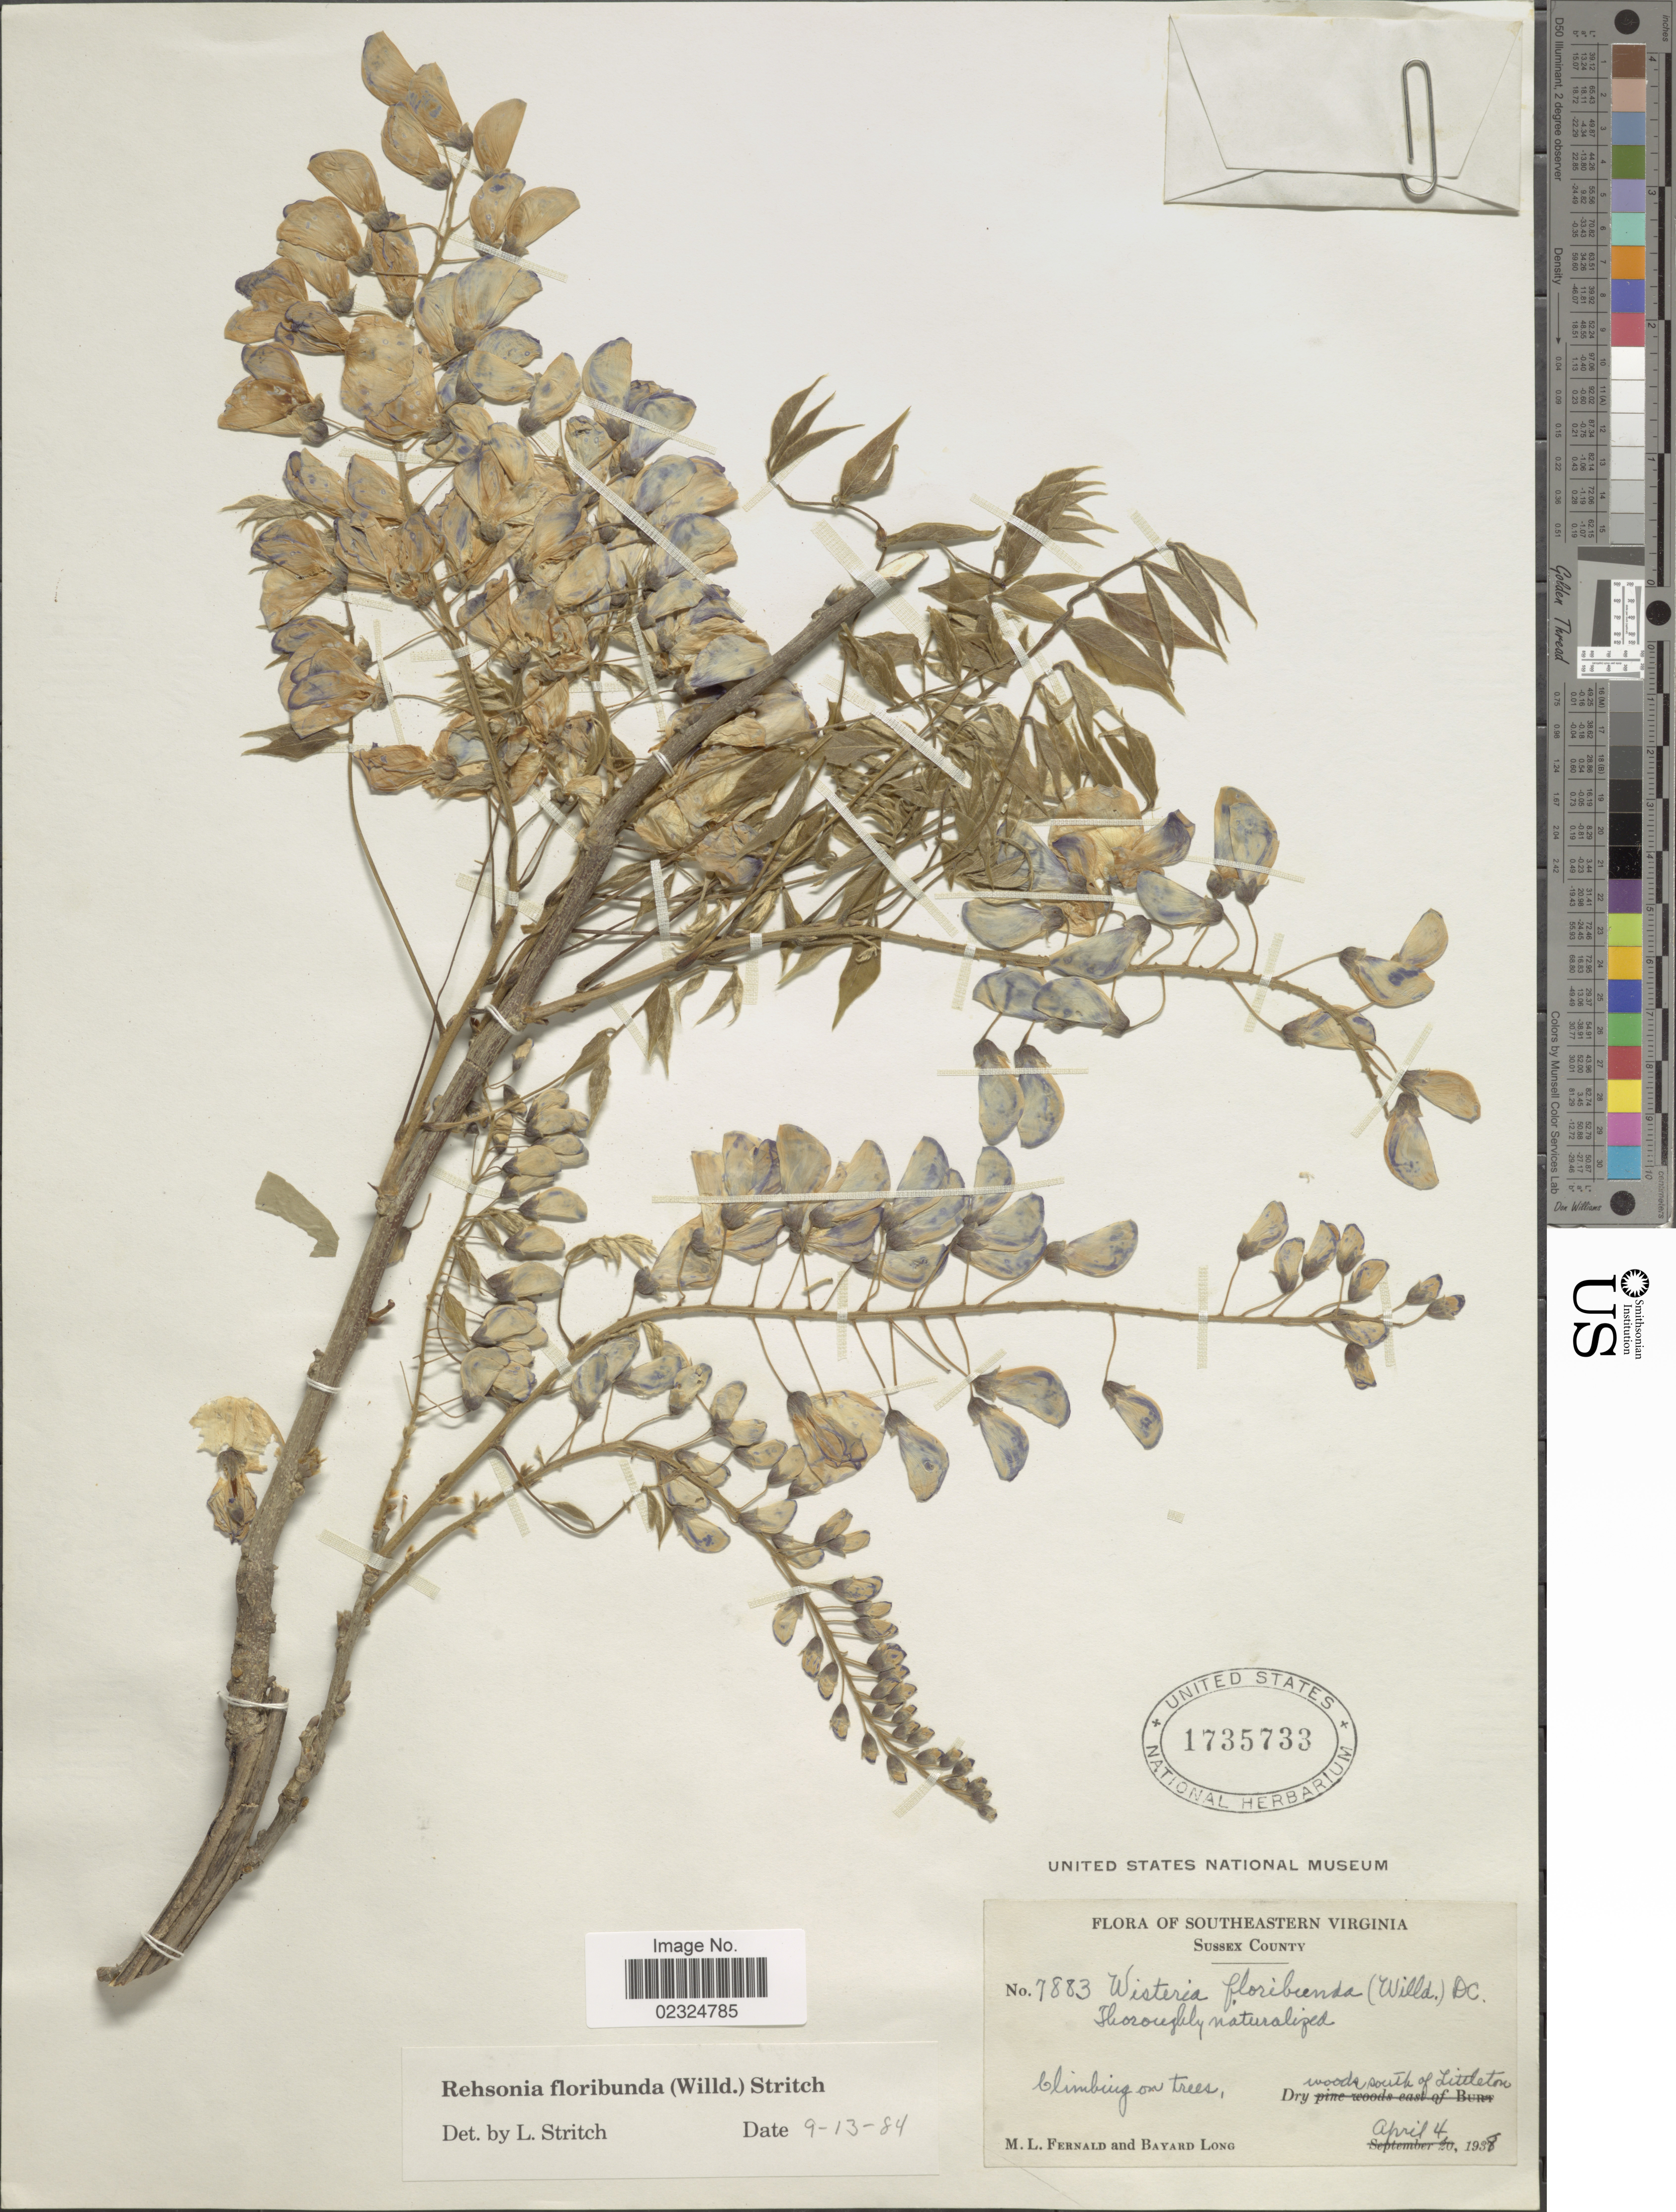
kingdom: Plantae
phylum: Tracheophyta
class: Magnoliopsida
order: Fabales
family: Fabaceae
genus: Wisteria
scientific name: Wisteria floribunda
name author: (Willd.) DC.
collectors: M. L. Fernald & B. Long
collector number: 7883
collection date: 1938-04-04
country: United States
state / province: Virginia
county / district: Sussex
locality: Southeastern Virginia, Sussex COunty, woods south of Littleton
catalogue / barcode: US 1735733